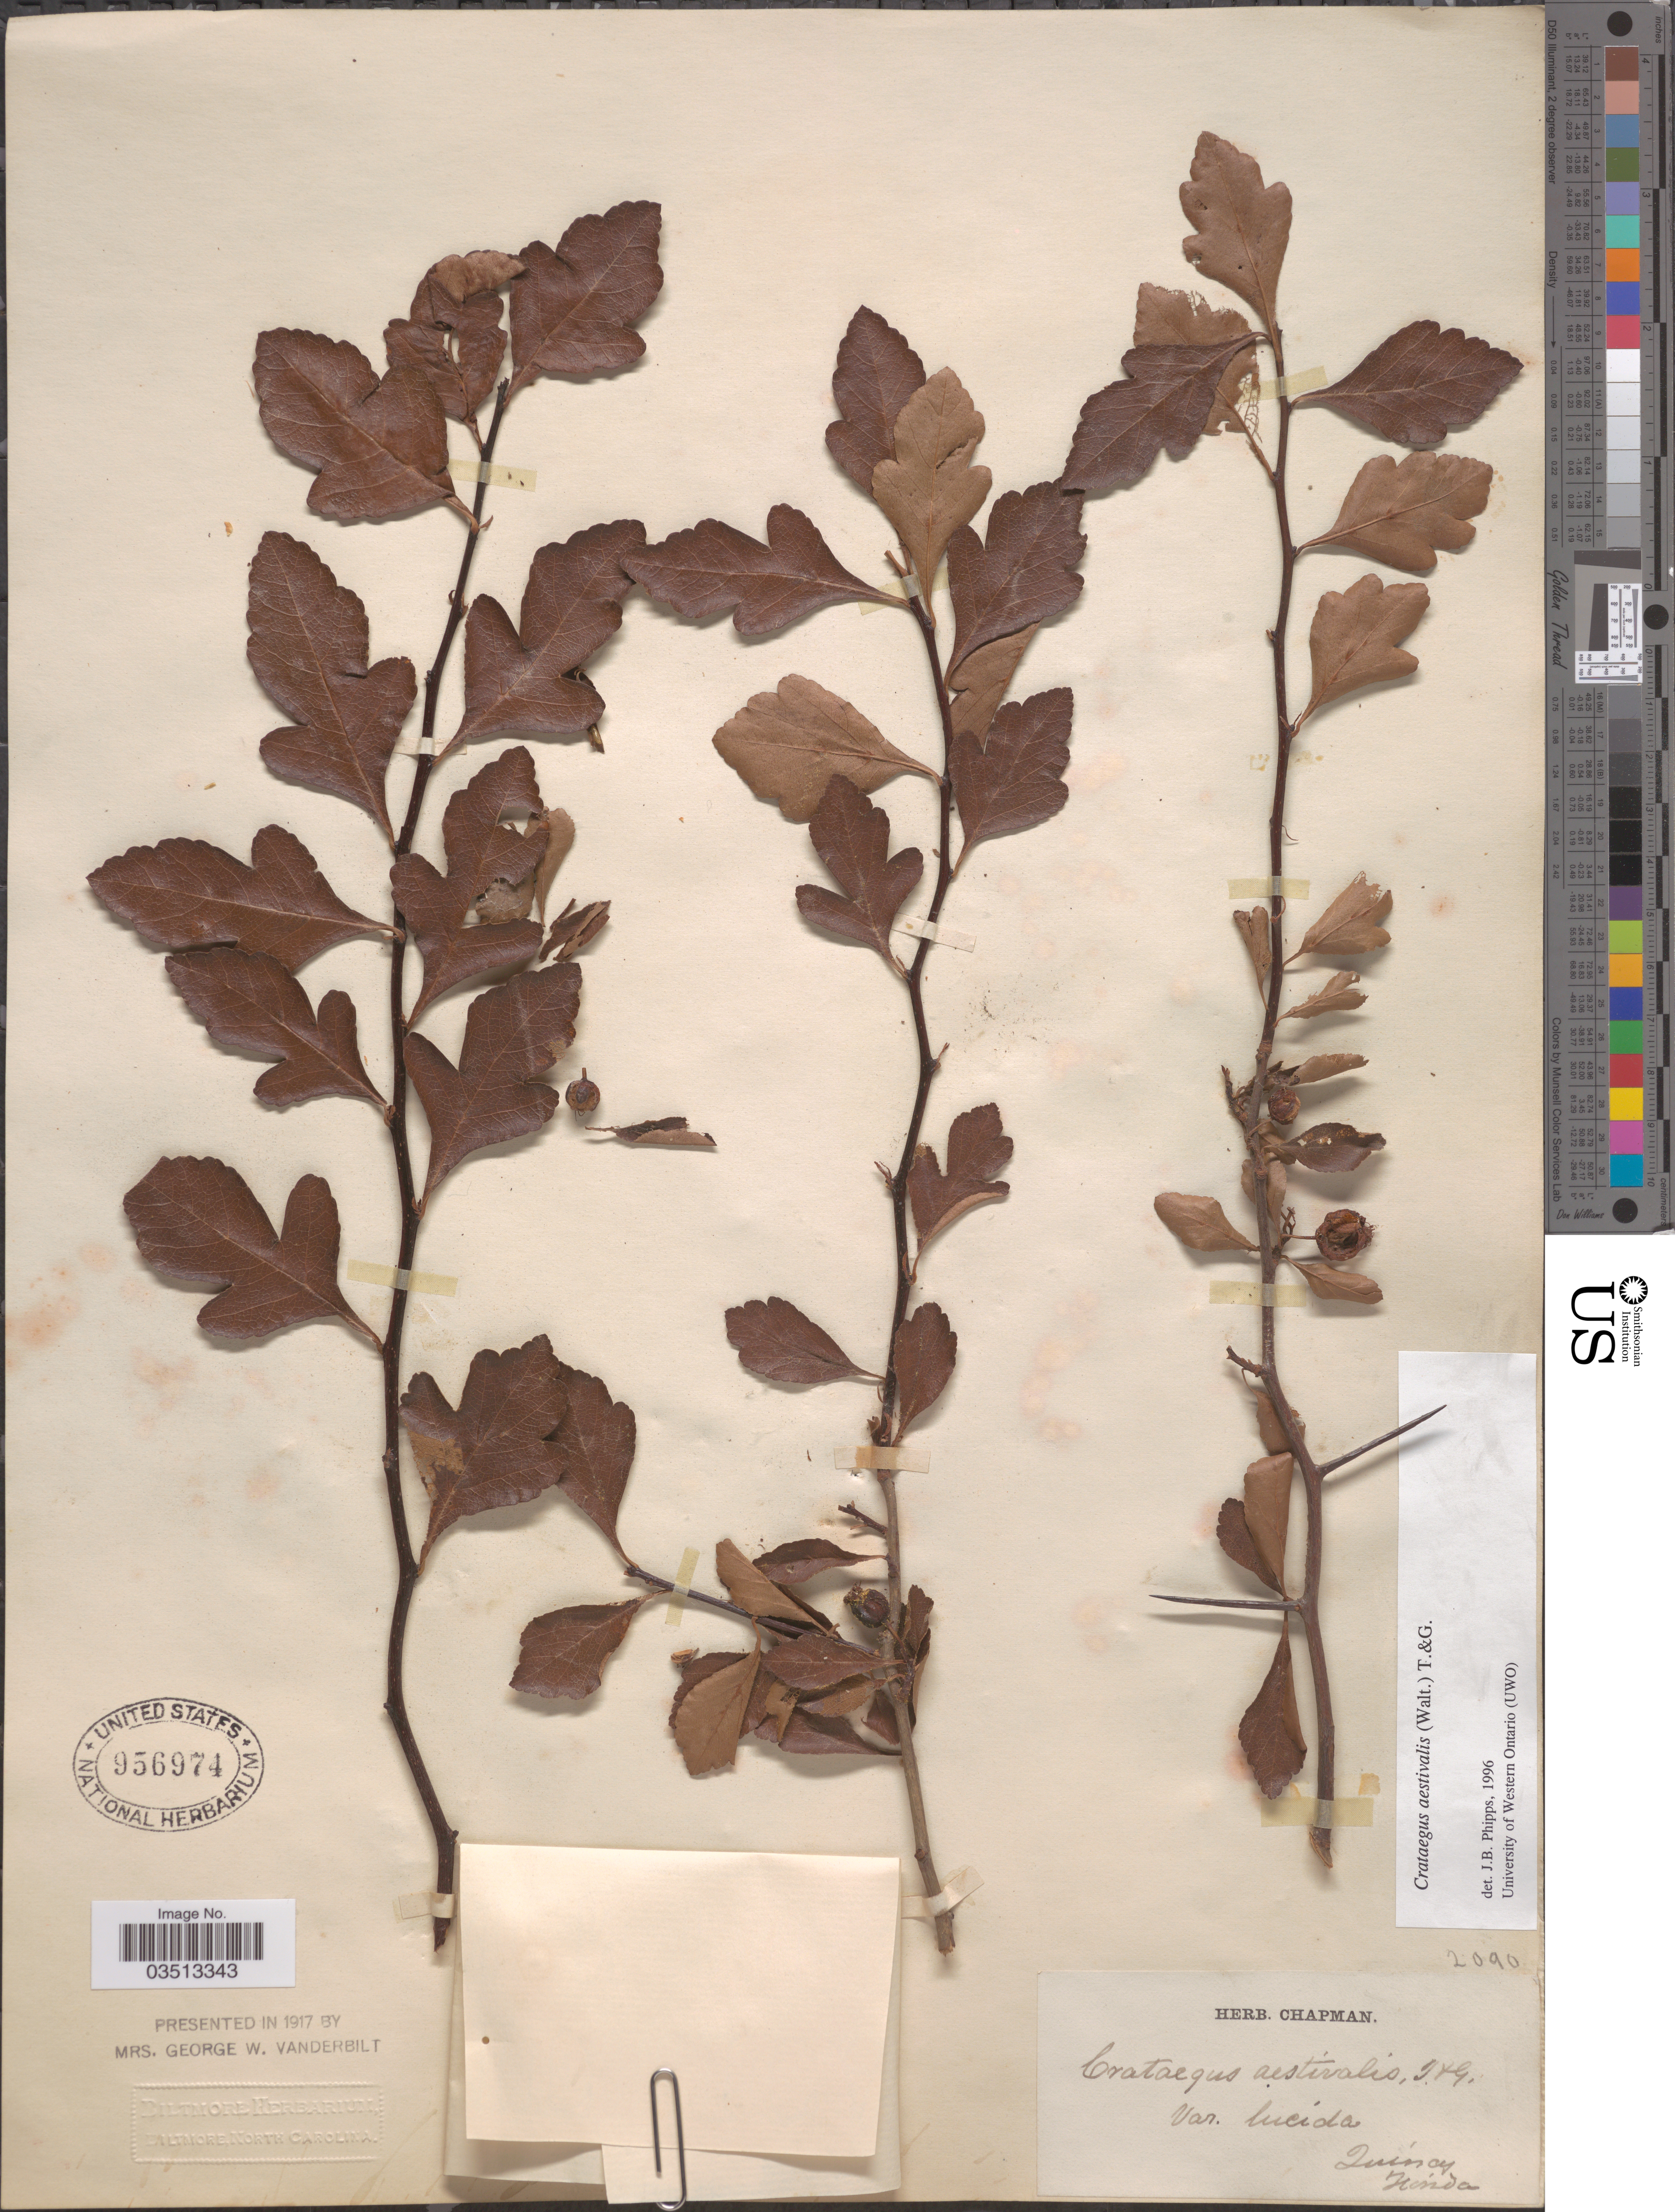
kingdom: Plantae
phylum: Tracheophyta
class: Magnoliopsida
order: Rosales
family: Rosaceae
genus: Crataegus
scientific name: Crataegus aestivalis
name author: (Walter) Torr. & A. Gray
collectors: ex herb. Chapman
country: United States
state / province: Florida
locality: Quincy.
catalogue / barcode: US 956974